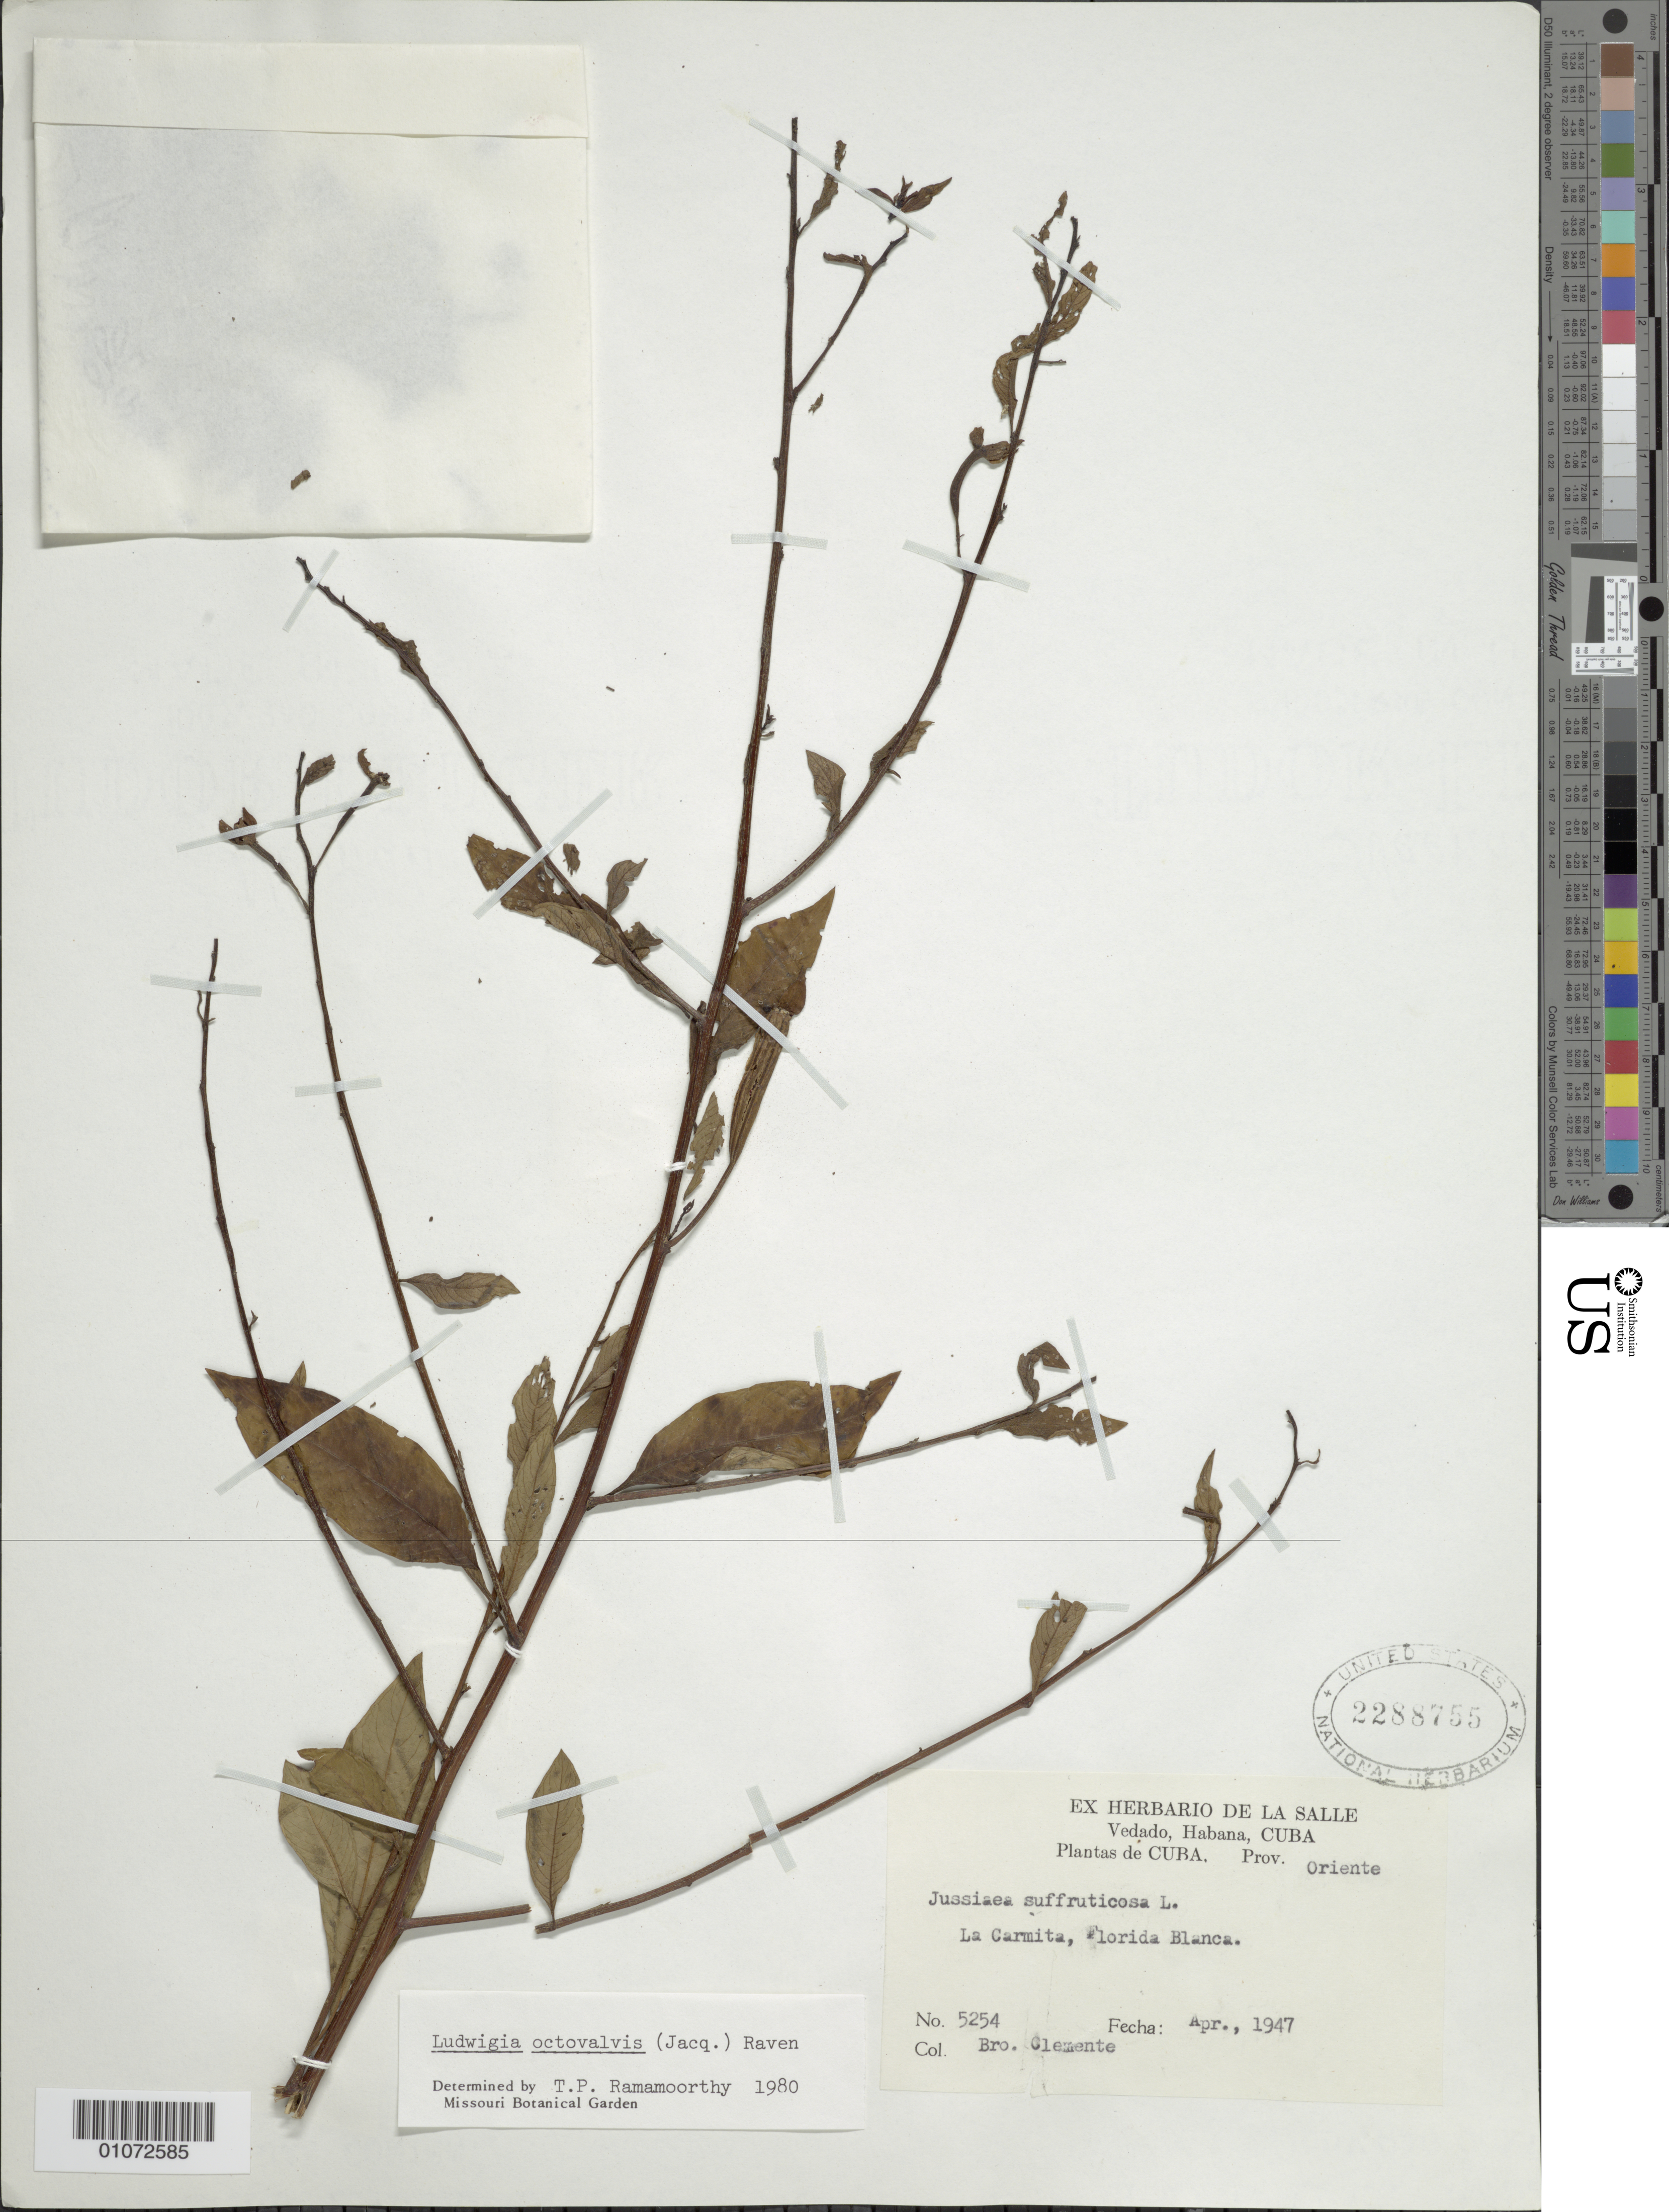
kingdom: Plantae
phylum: Tracheophyta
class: Magnoliopsida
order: Myrtales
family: Onagraceae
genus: Ludwigia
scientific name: Ludwigia octovalvis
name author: (Jacq.) P.H. Raven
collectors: Bro. Clemente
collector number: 5254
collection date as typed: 01 Apr 1947 to 30 Apr 1947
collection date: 1947-04-01/1947-04-30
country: Cuba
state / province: Oriente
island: Cuba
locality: La Carmita, Florida Blanca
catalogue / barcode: US 2288755